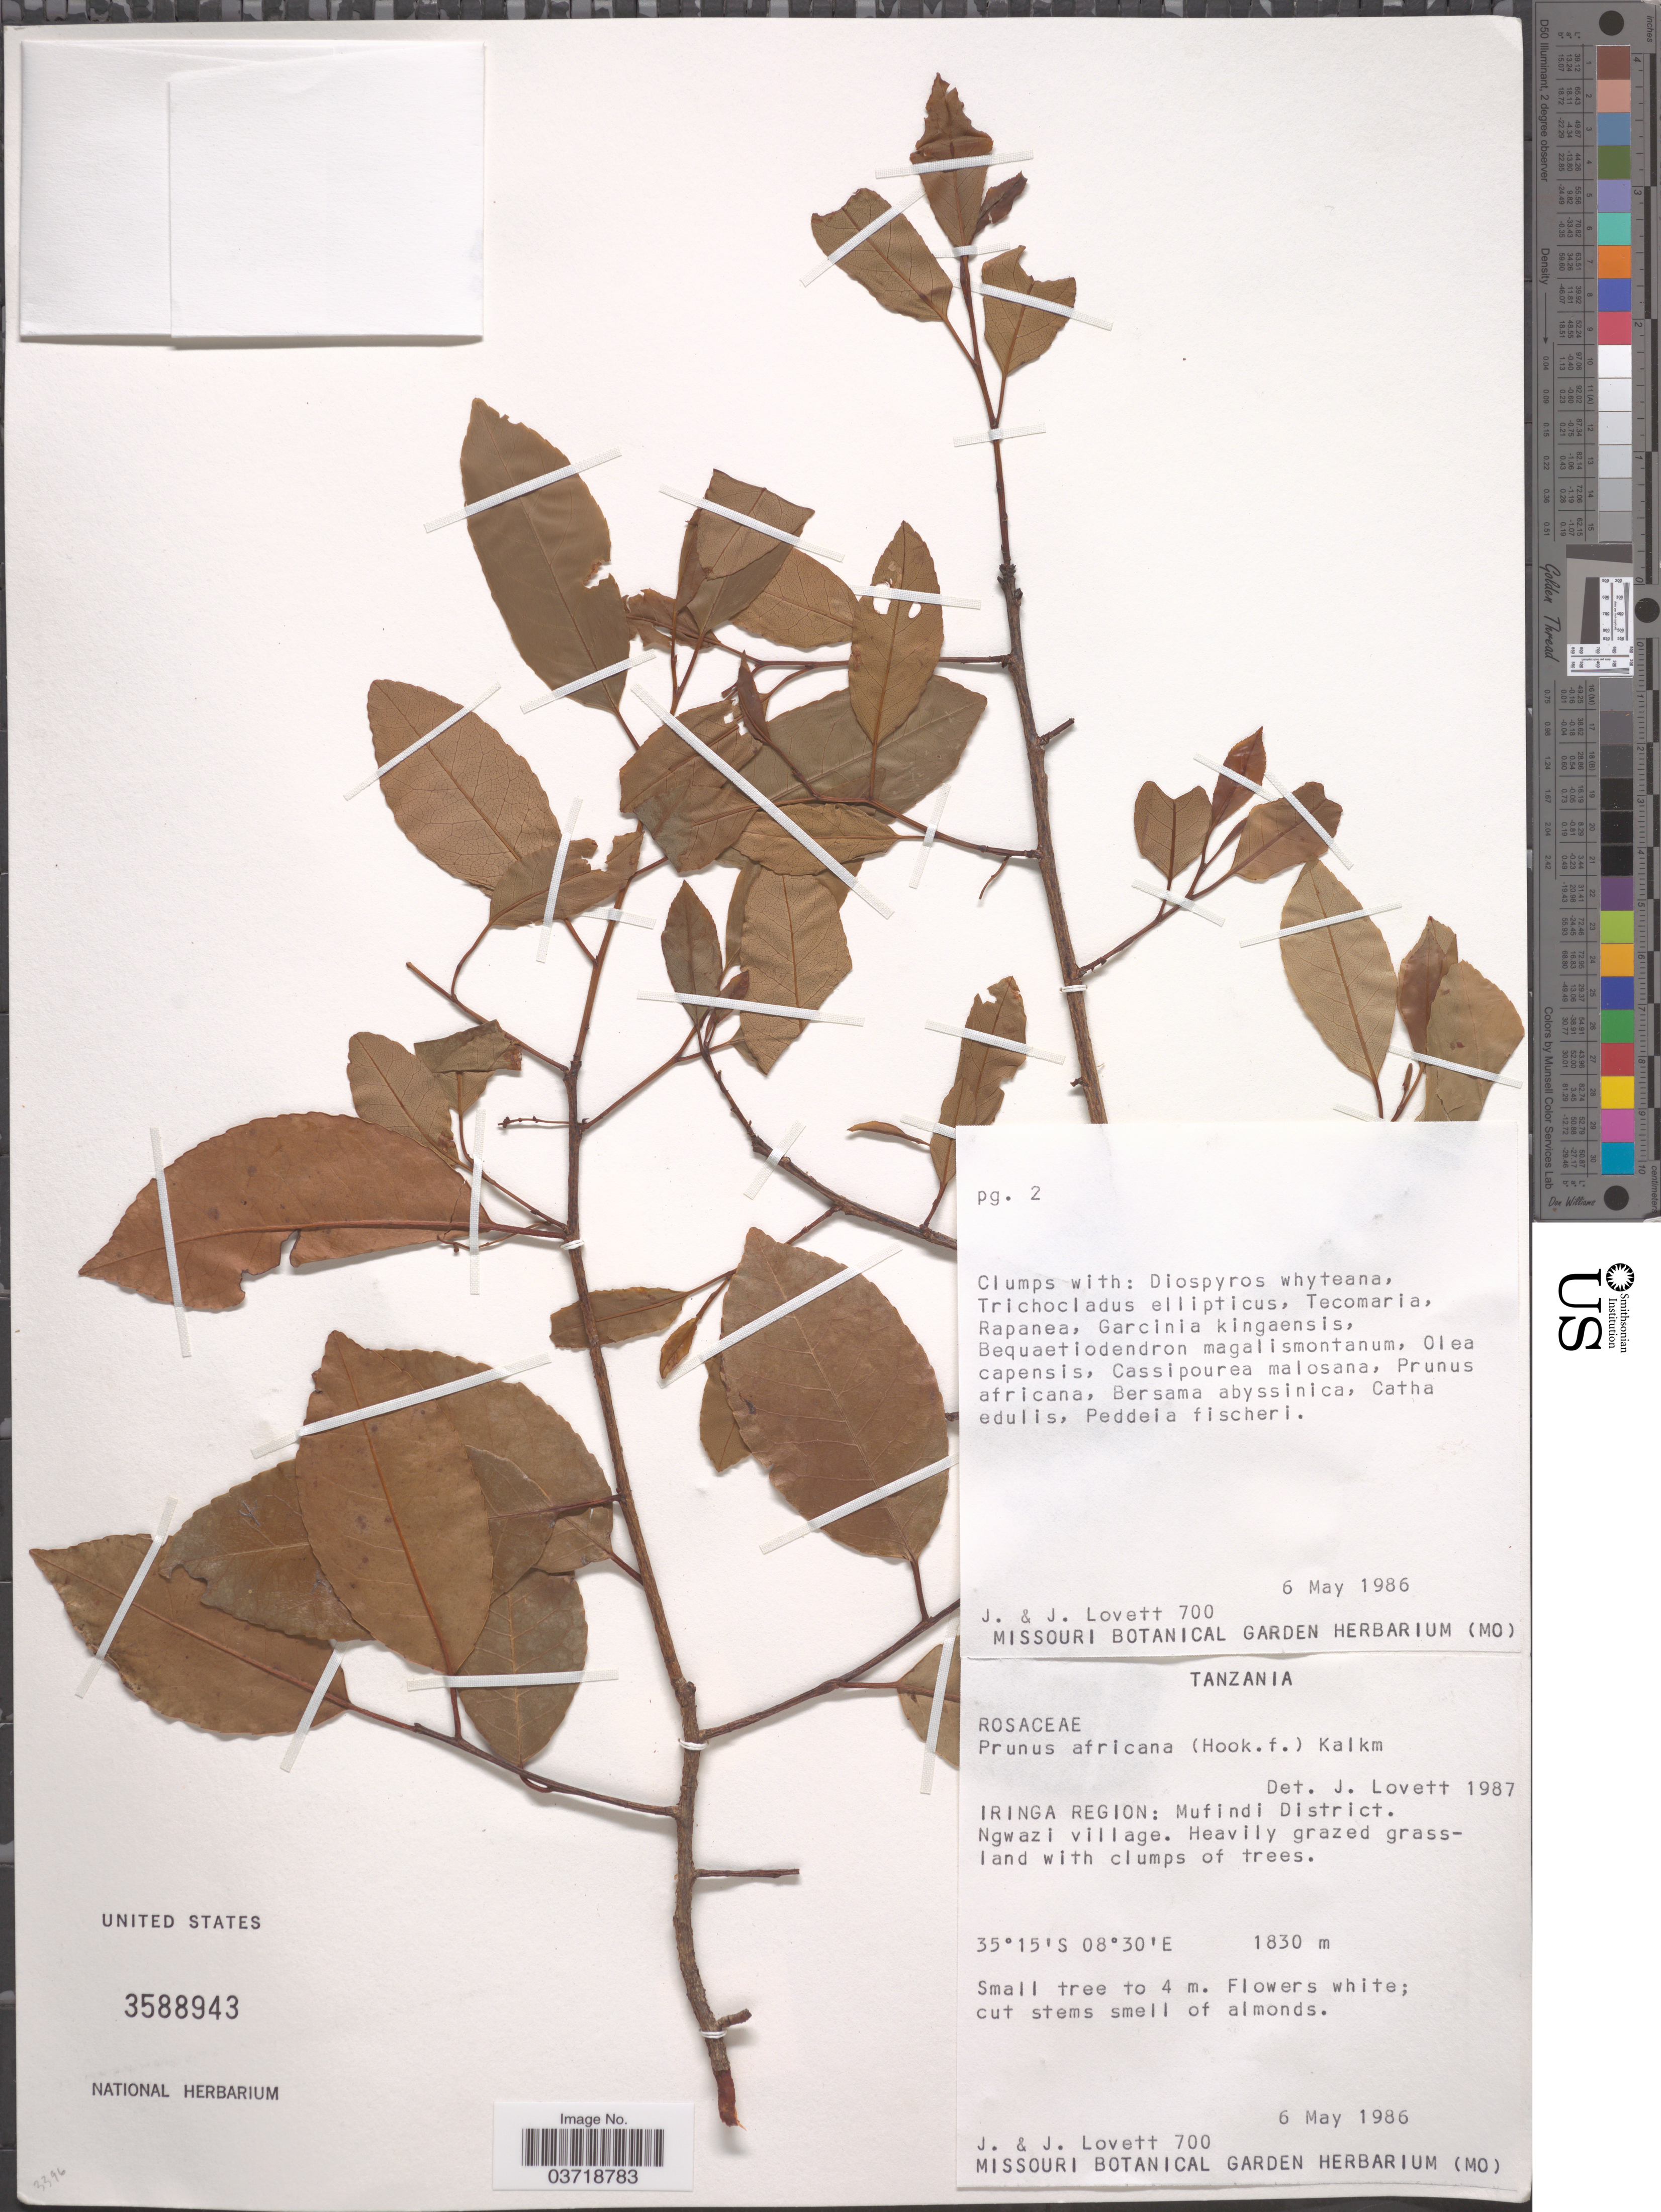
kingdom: Plantae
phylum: Tracheophyta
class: Magnoliopsida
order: Rosales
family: Rosaceae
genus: Prunus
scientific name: Prunus africana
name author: (Hook. f.) Kalkman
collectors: J. Lovett & J. Lovett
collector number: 700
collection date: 1986-05-06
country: Tanzania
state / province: Iringa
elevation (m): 1830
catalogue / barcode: US 3588943